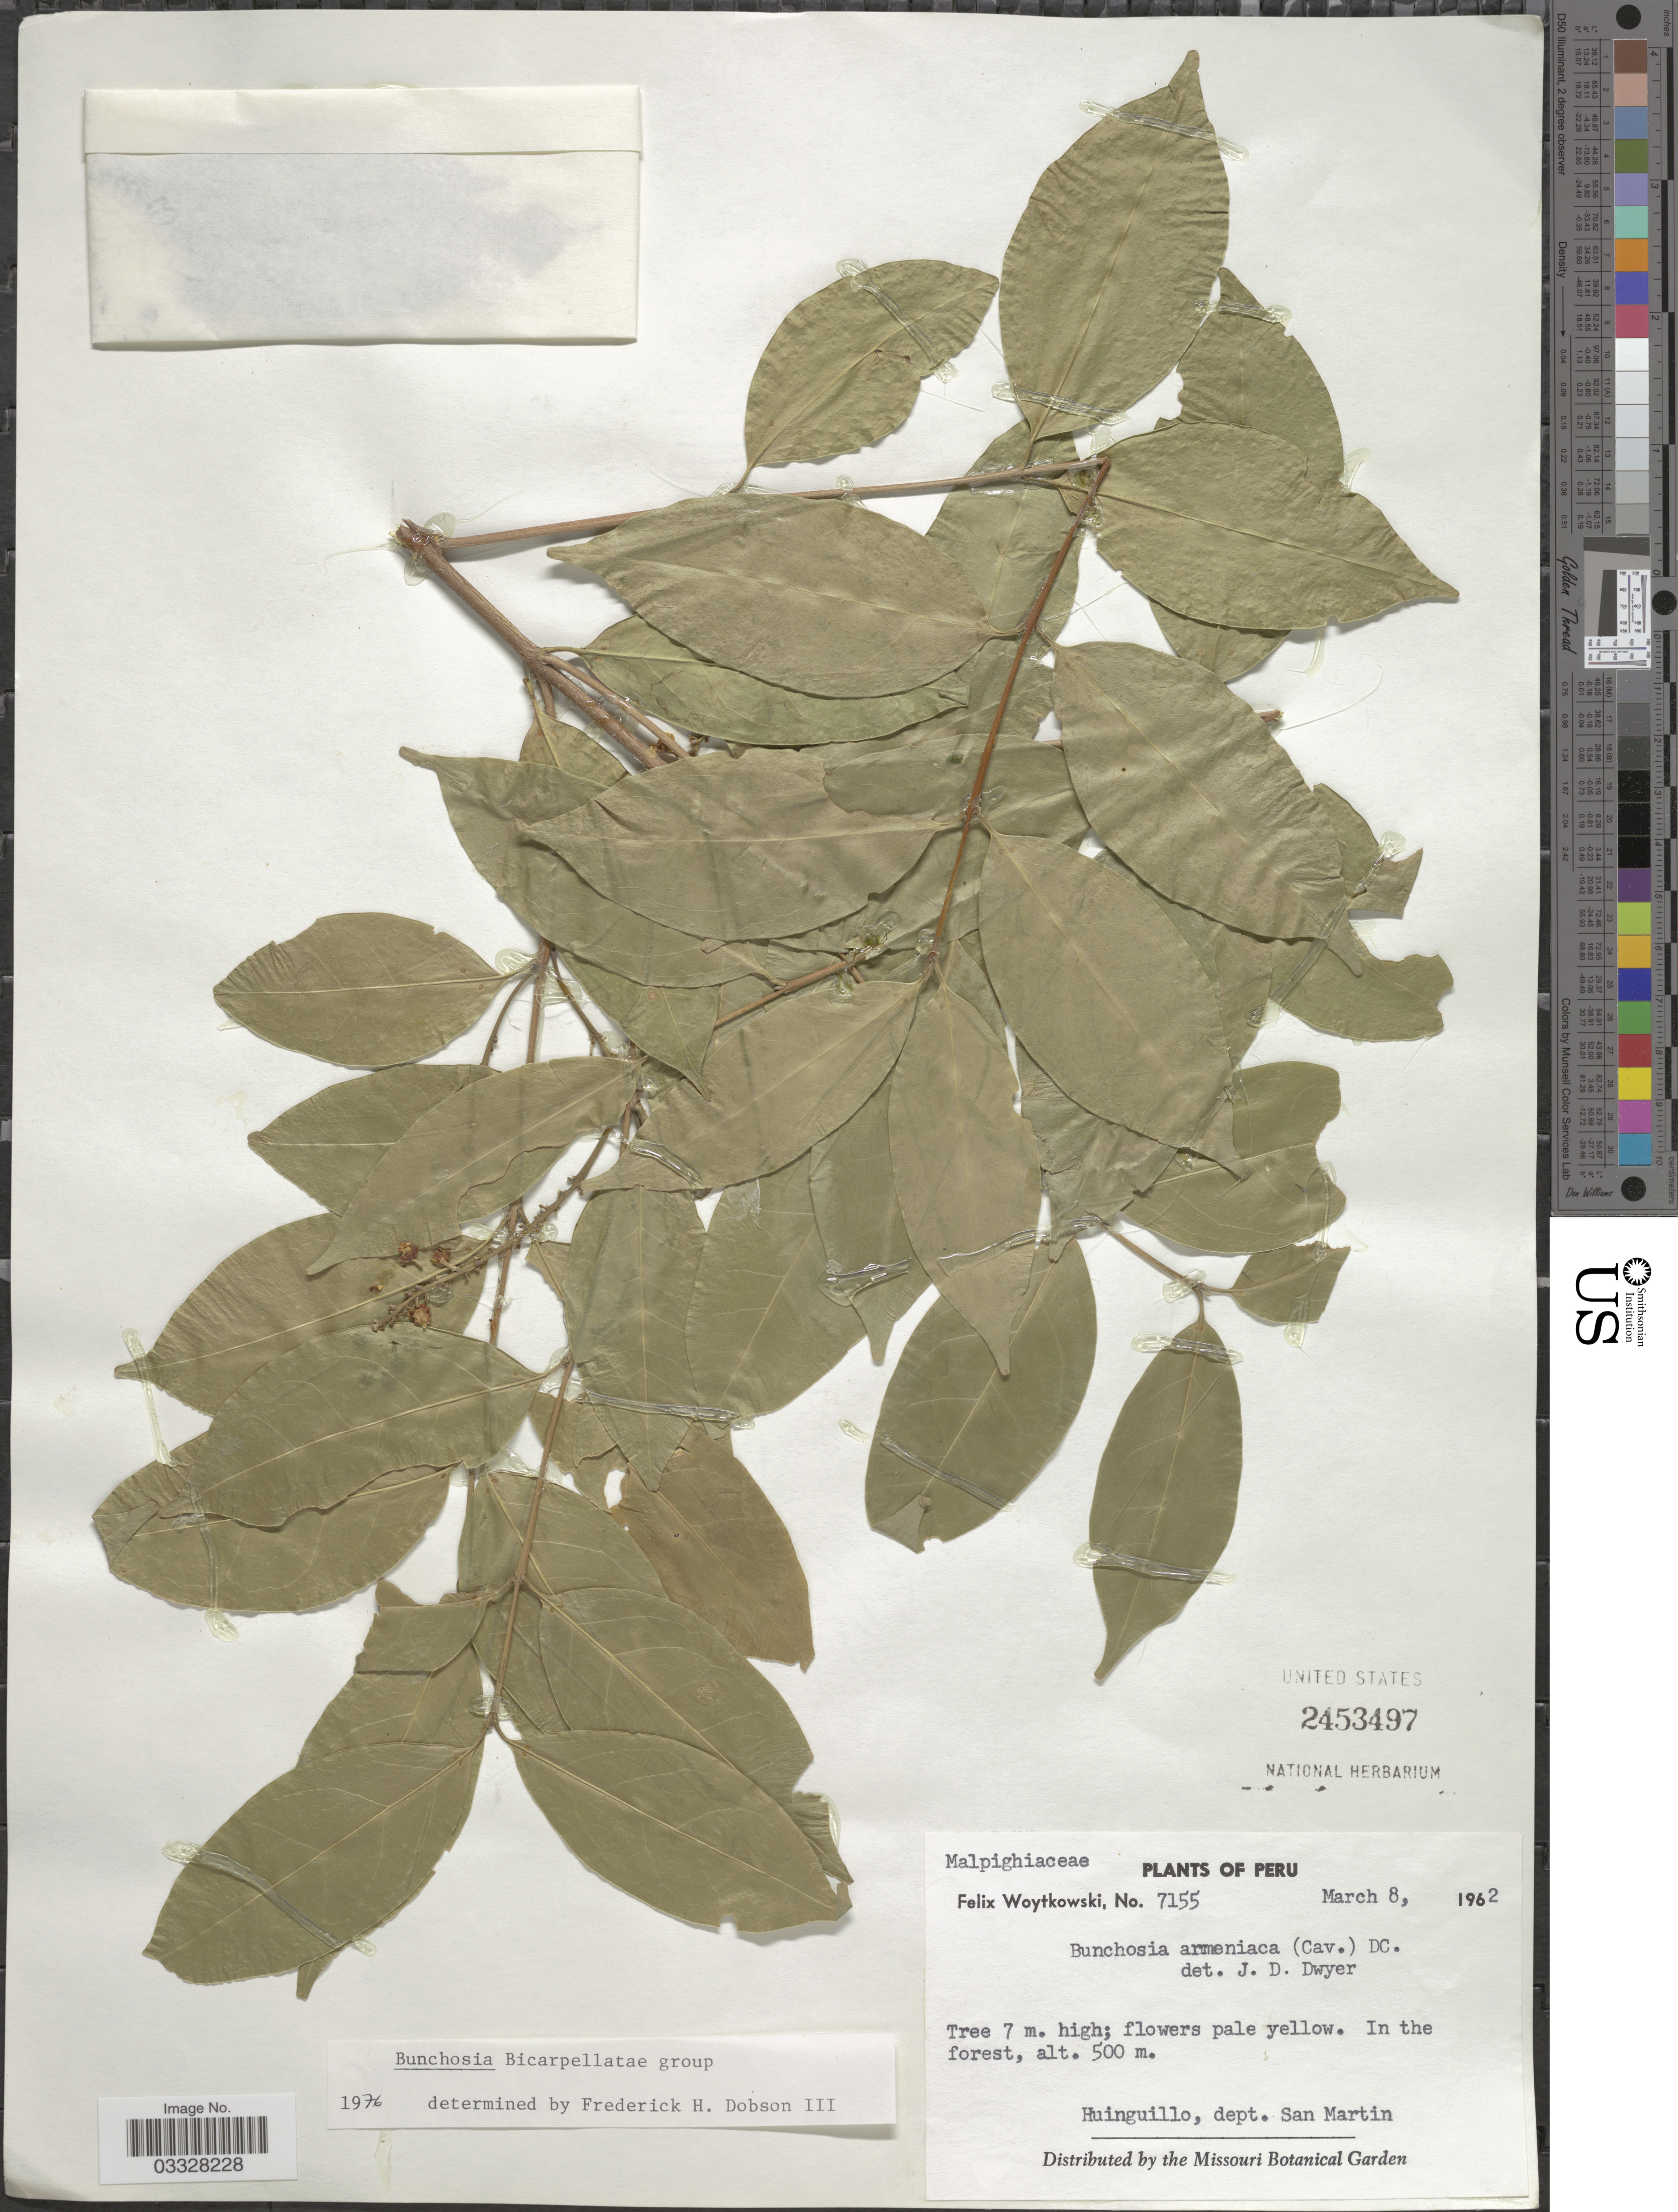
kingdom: Plantae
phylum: Tracheophyta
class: Magnoliopsida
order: Malpighiales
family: Malpighiaceae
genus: Bunchosia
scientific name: Bunchosia armeniaca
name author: (Cav.) DC.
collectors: F. Woytkowski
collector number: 7155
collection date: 1962-03-08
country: Peru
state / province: San Martín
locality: Huinguillo, dept. San Martin.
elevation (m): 500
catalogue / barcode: US 2453497